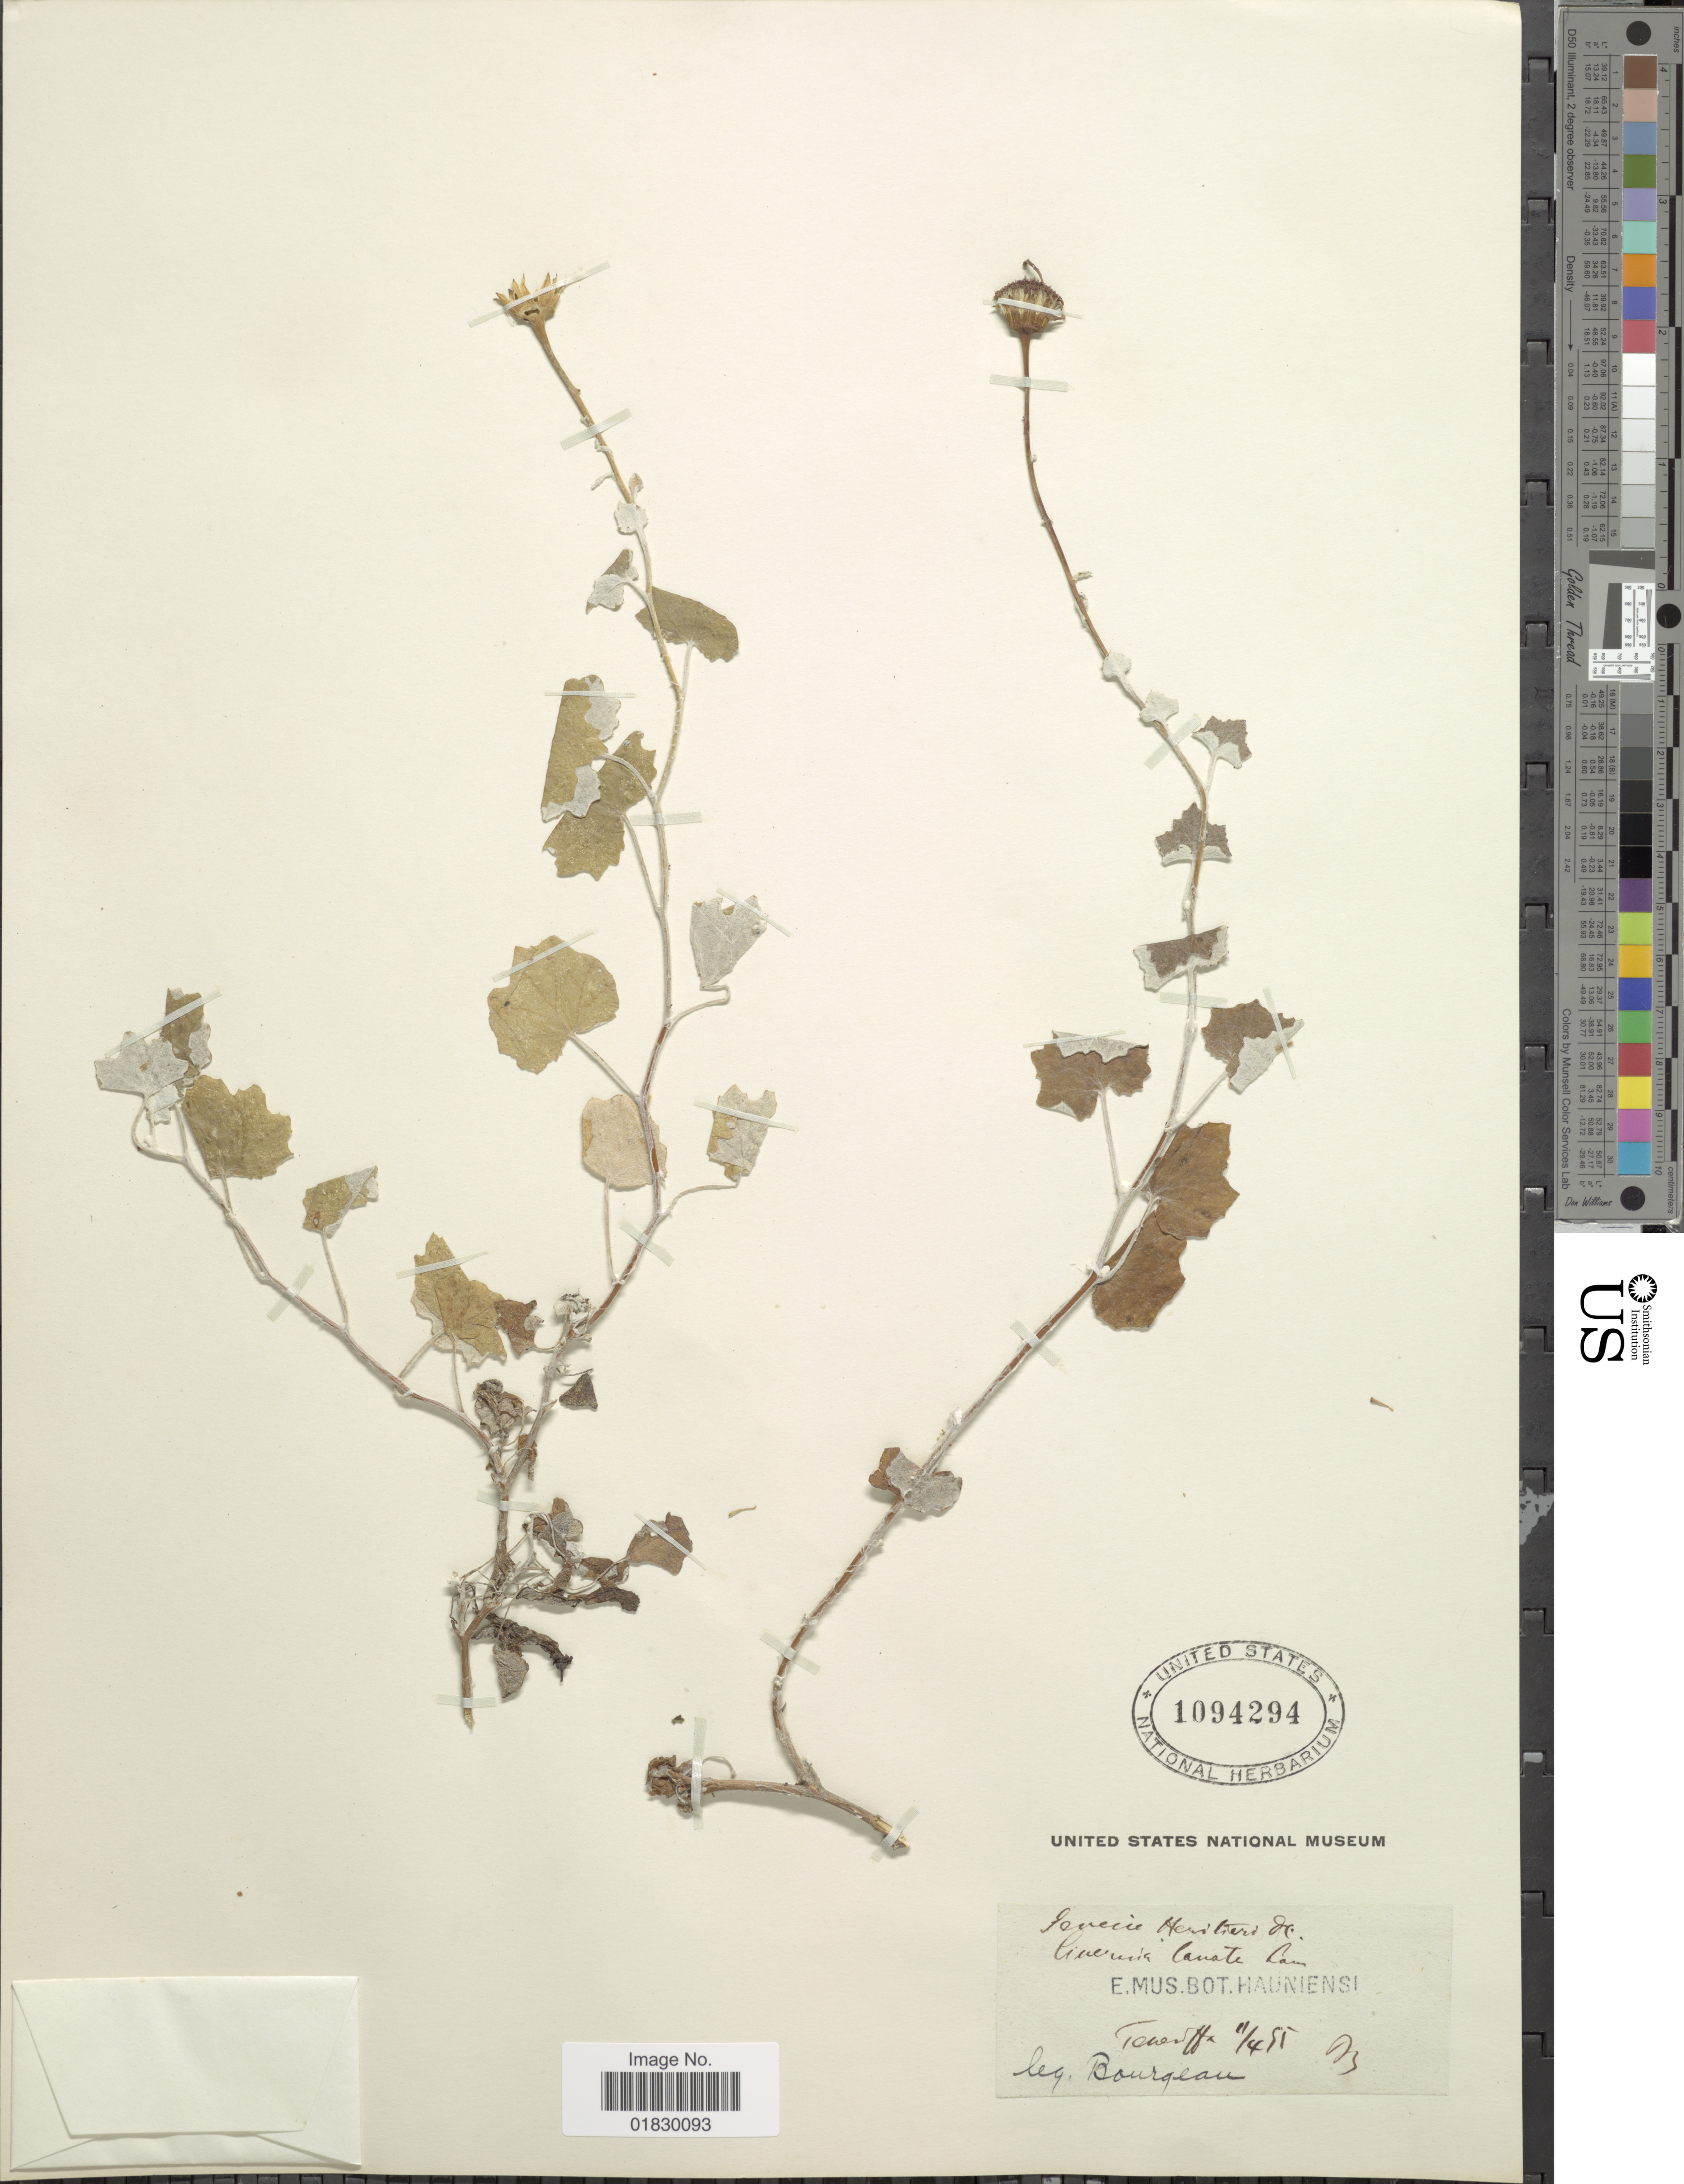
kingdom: Plantae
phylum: Tracheophyta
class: Magnoliopsida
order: Asterales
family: Asteraceae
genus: Pericallis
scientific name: Pericallis lanata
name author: (L'Hér.) B. Nord.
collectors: -. Bourgeau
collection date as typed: Transcribed d/m/y: 11/4/95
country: Spain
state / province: Canarias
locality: Teneriffa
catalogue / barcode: US 194294